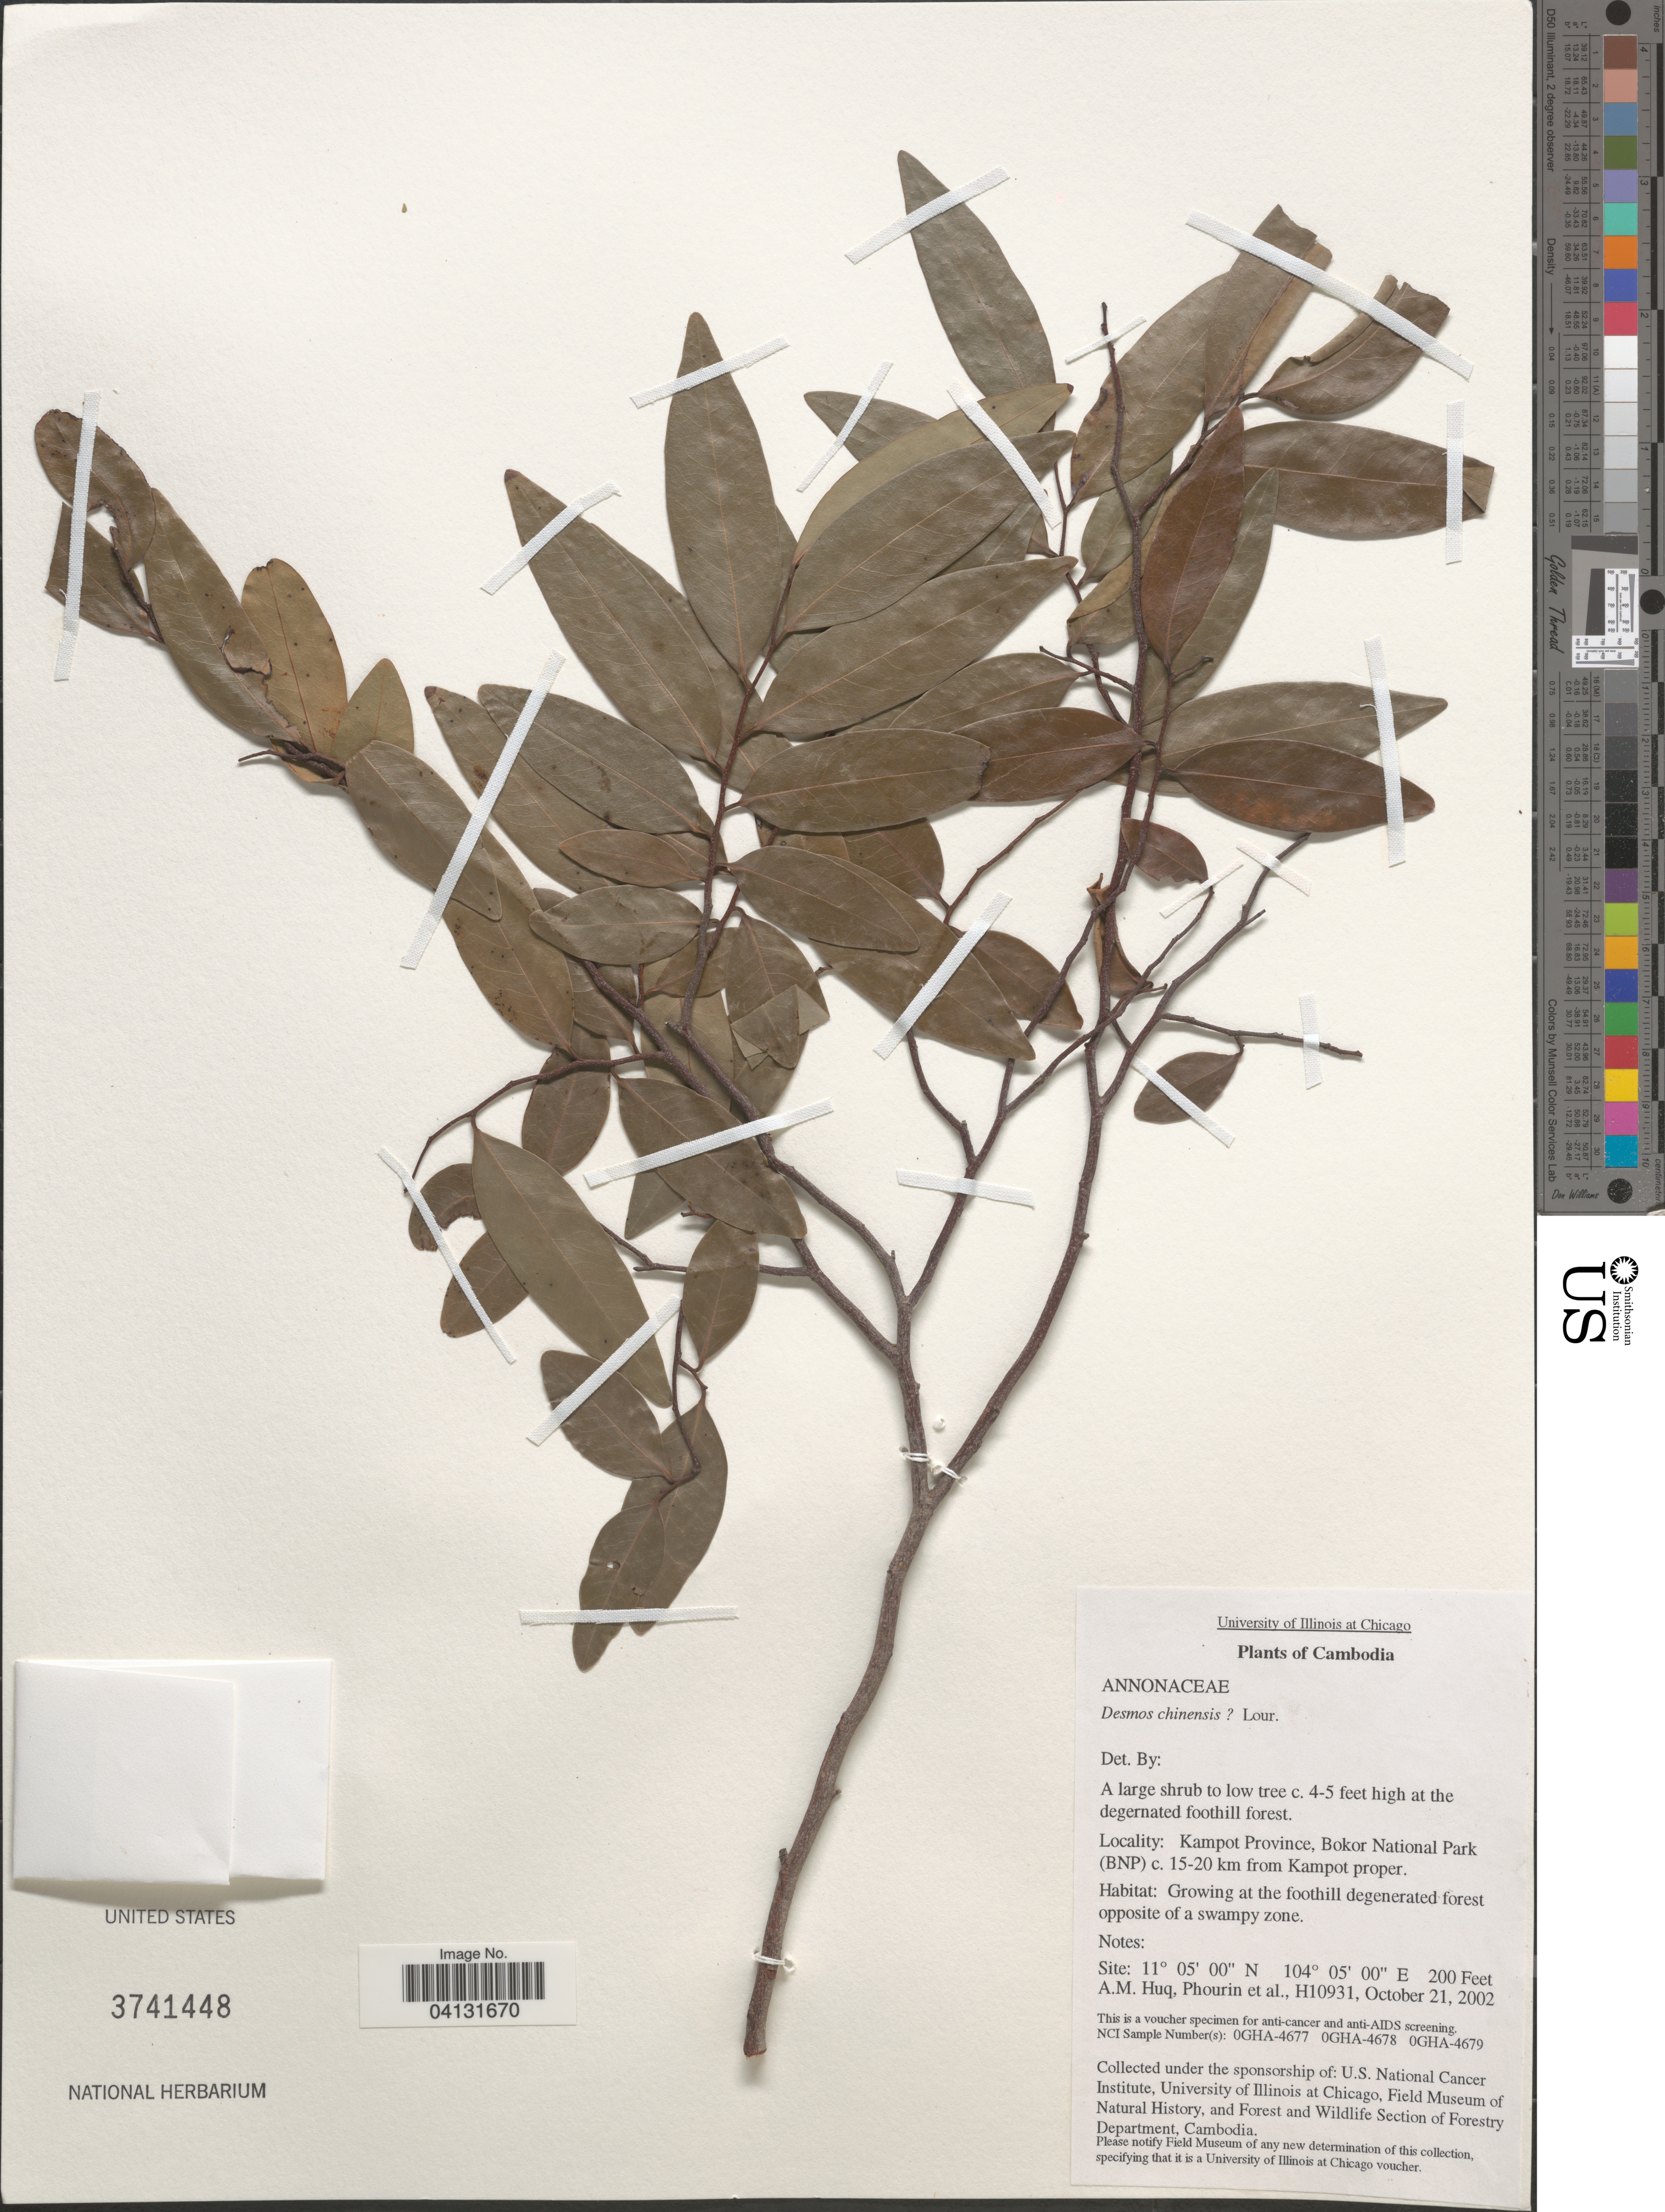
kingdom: Plantae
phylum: Tracheophyta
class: Magnoliopsida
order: Magnoliales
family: Annonaceae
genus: Desmos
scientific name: Desmos chinensis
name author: Lour.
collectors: A. M. Huq, -- Phourin & et al.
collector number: H10931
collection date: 2002-10-21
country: Cambodia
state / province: Kâmpât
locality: Kampot Province, Bokor National Park (BNP) c. 15-20 km from Kampot proper.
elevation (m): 61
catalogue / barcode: US 3741448